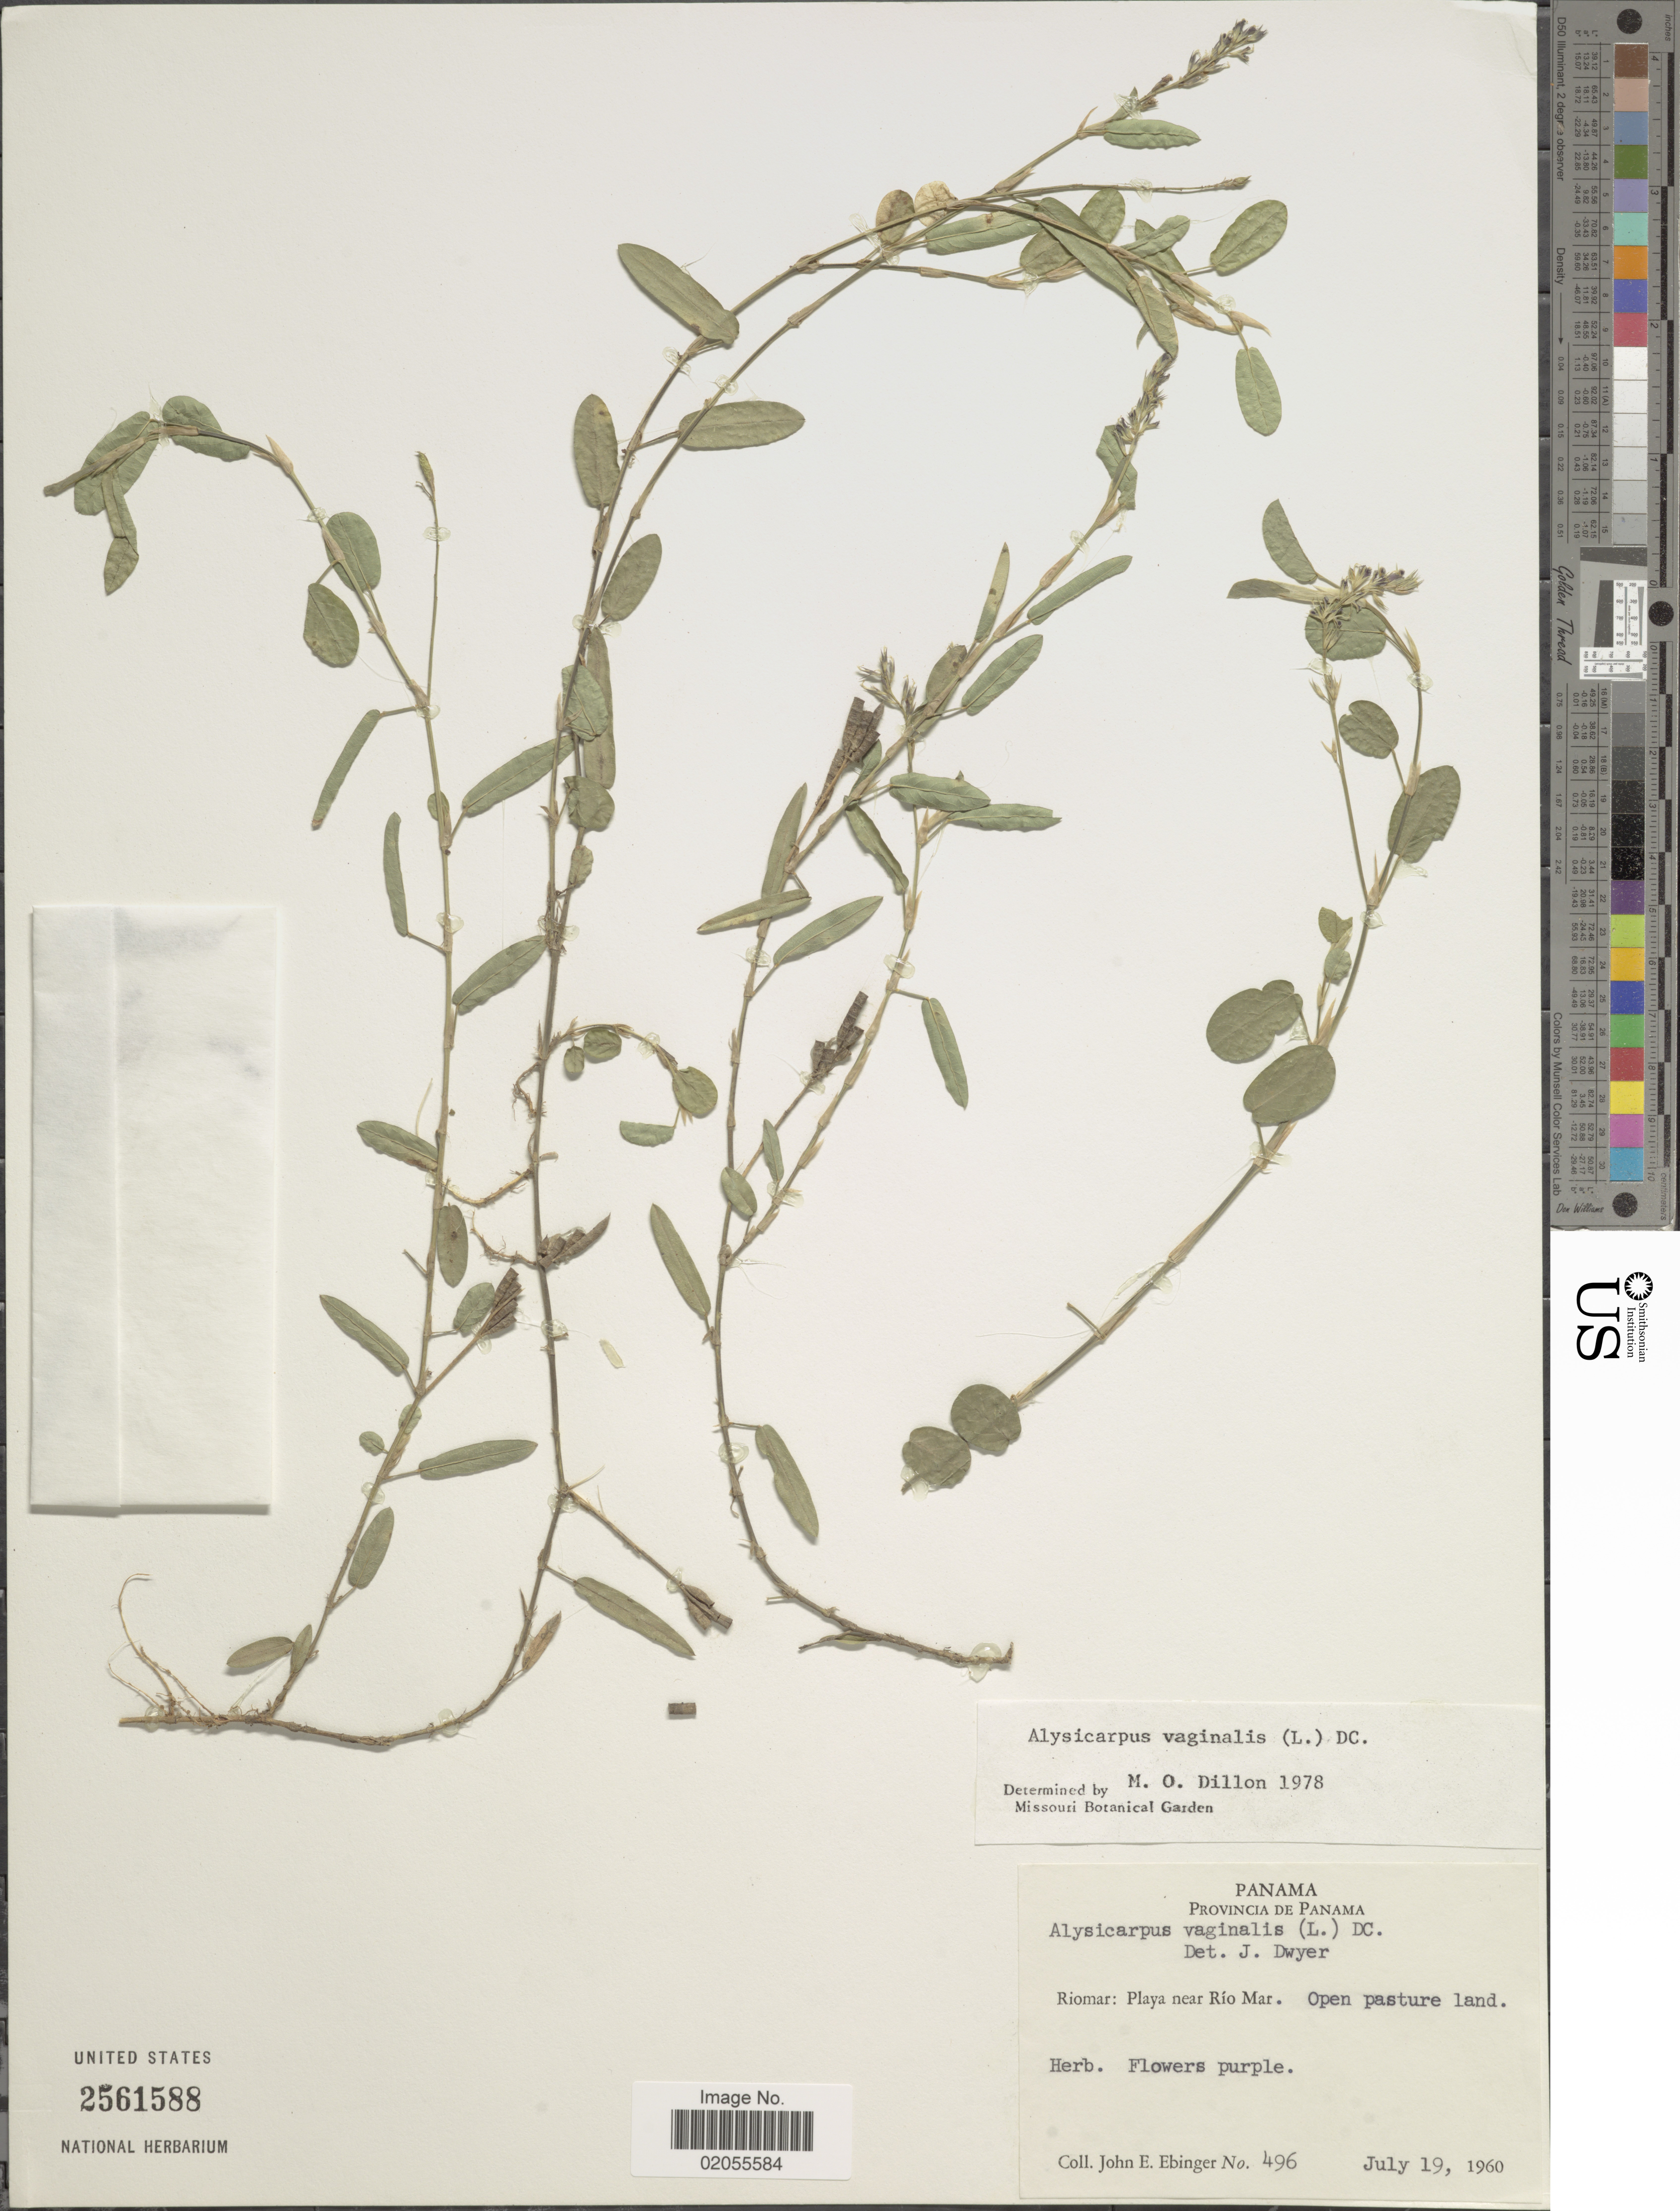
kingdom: Plantae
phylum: Tracheophyta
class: Magnoliopsida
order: Fabales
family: Fabaceae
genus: Alysicarpus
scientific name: Alysicarpus sp.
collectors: J. Ebinger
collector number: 496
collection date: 1960-07-19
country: Panama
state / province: Panamá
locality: Riomar: Playa near Rio Mar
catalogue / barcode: US 2561588